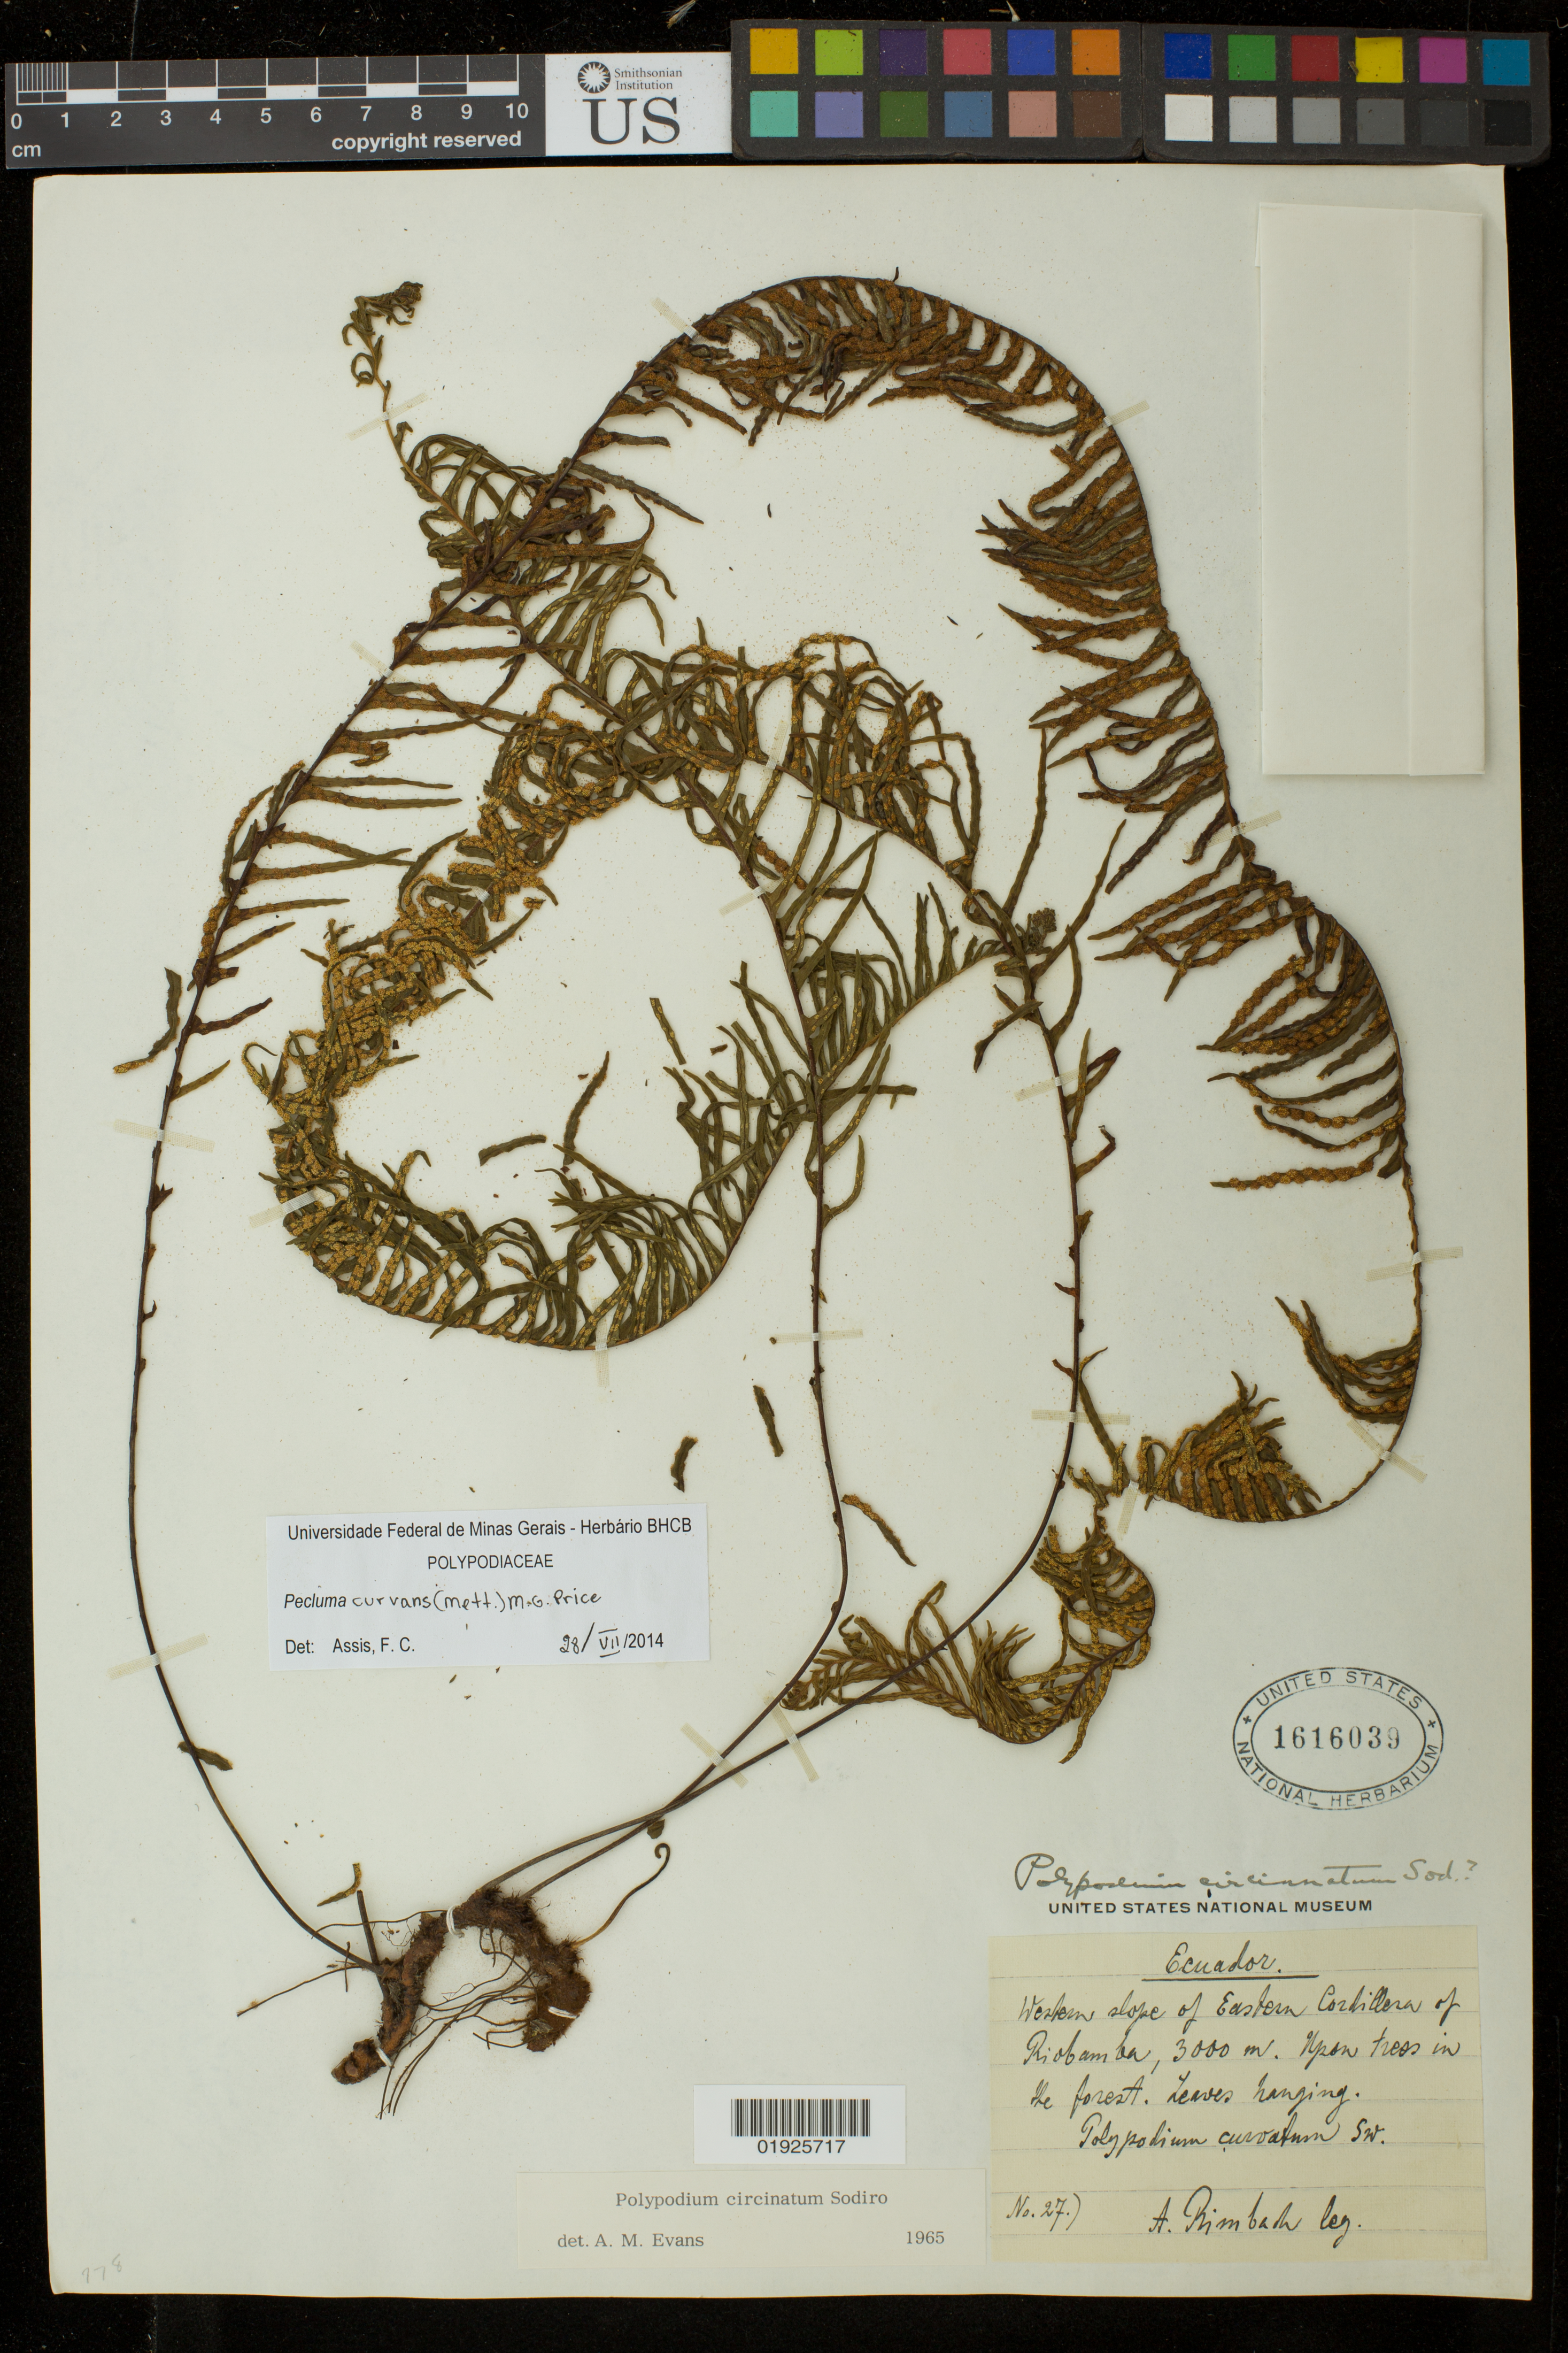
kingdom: Plantae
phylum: Tracheophyta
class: Polypodiopsida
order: Polypodiales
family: Polypodiaceae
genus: Pecluma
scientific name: Pecluma curvans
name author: (Mett.) Price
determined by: Assis, F. C.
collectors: A. Rimbach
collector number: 27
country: Ecuador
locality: Western edge of the Eastern Cordillera of Riobamba.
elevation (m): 3000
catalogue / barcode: US 1616039